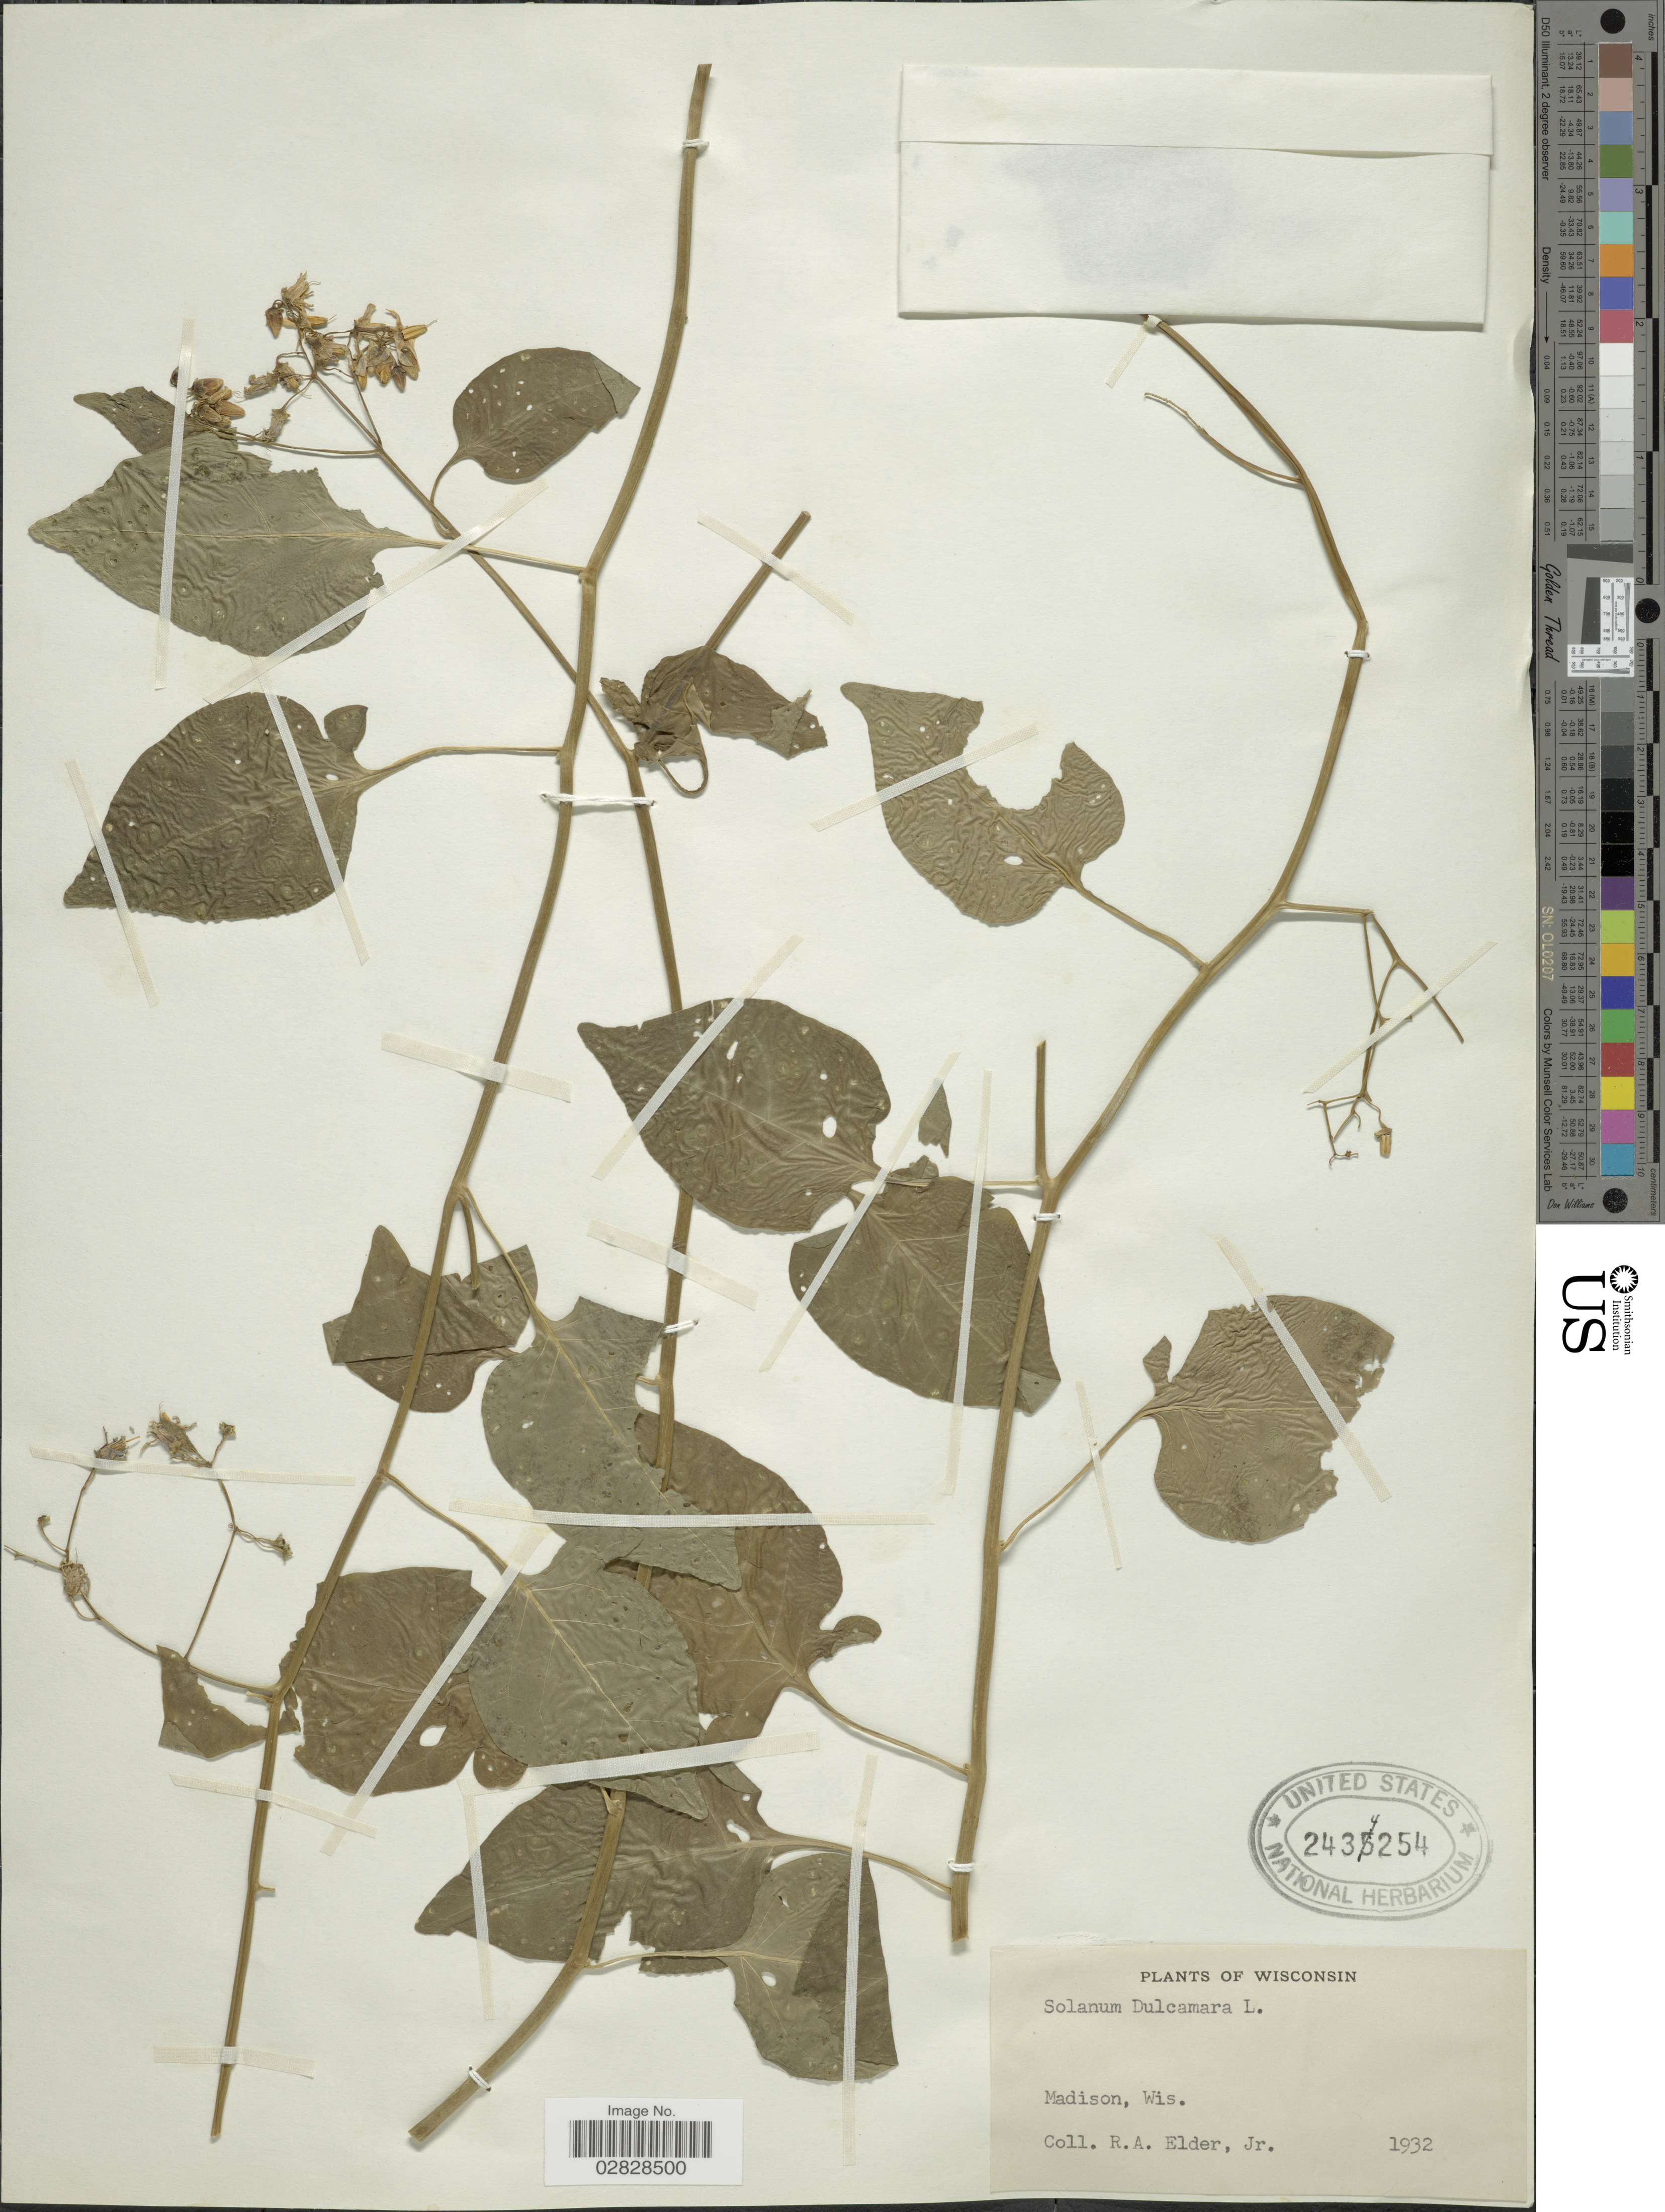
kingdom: Plantae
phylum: Tracheophyta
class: Magnoliopsida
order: Solanales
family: Solanaceae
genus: Solanum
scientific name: Solanum dulcamara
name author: L.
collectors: R. Elder Jr.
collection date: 1932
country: United States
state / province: Wisconsin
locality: Madison.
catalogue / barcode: US 2434254